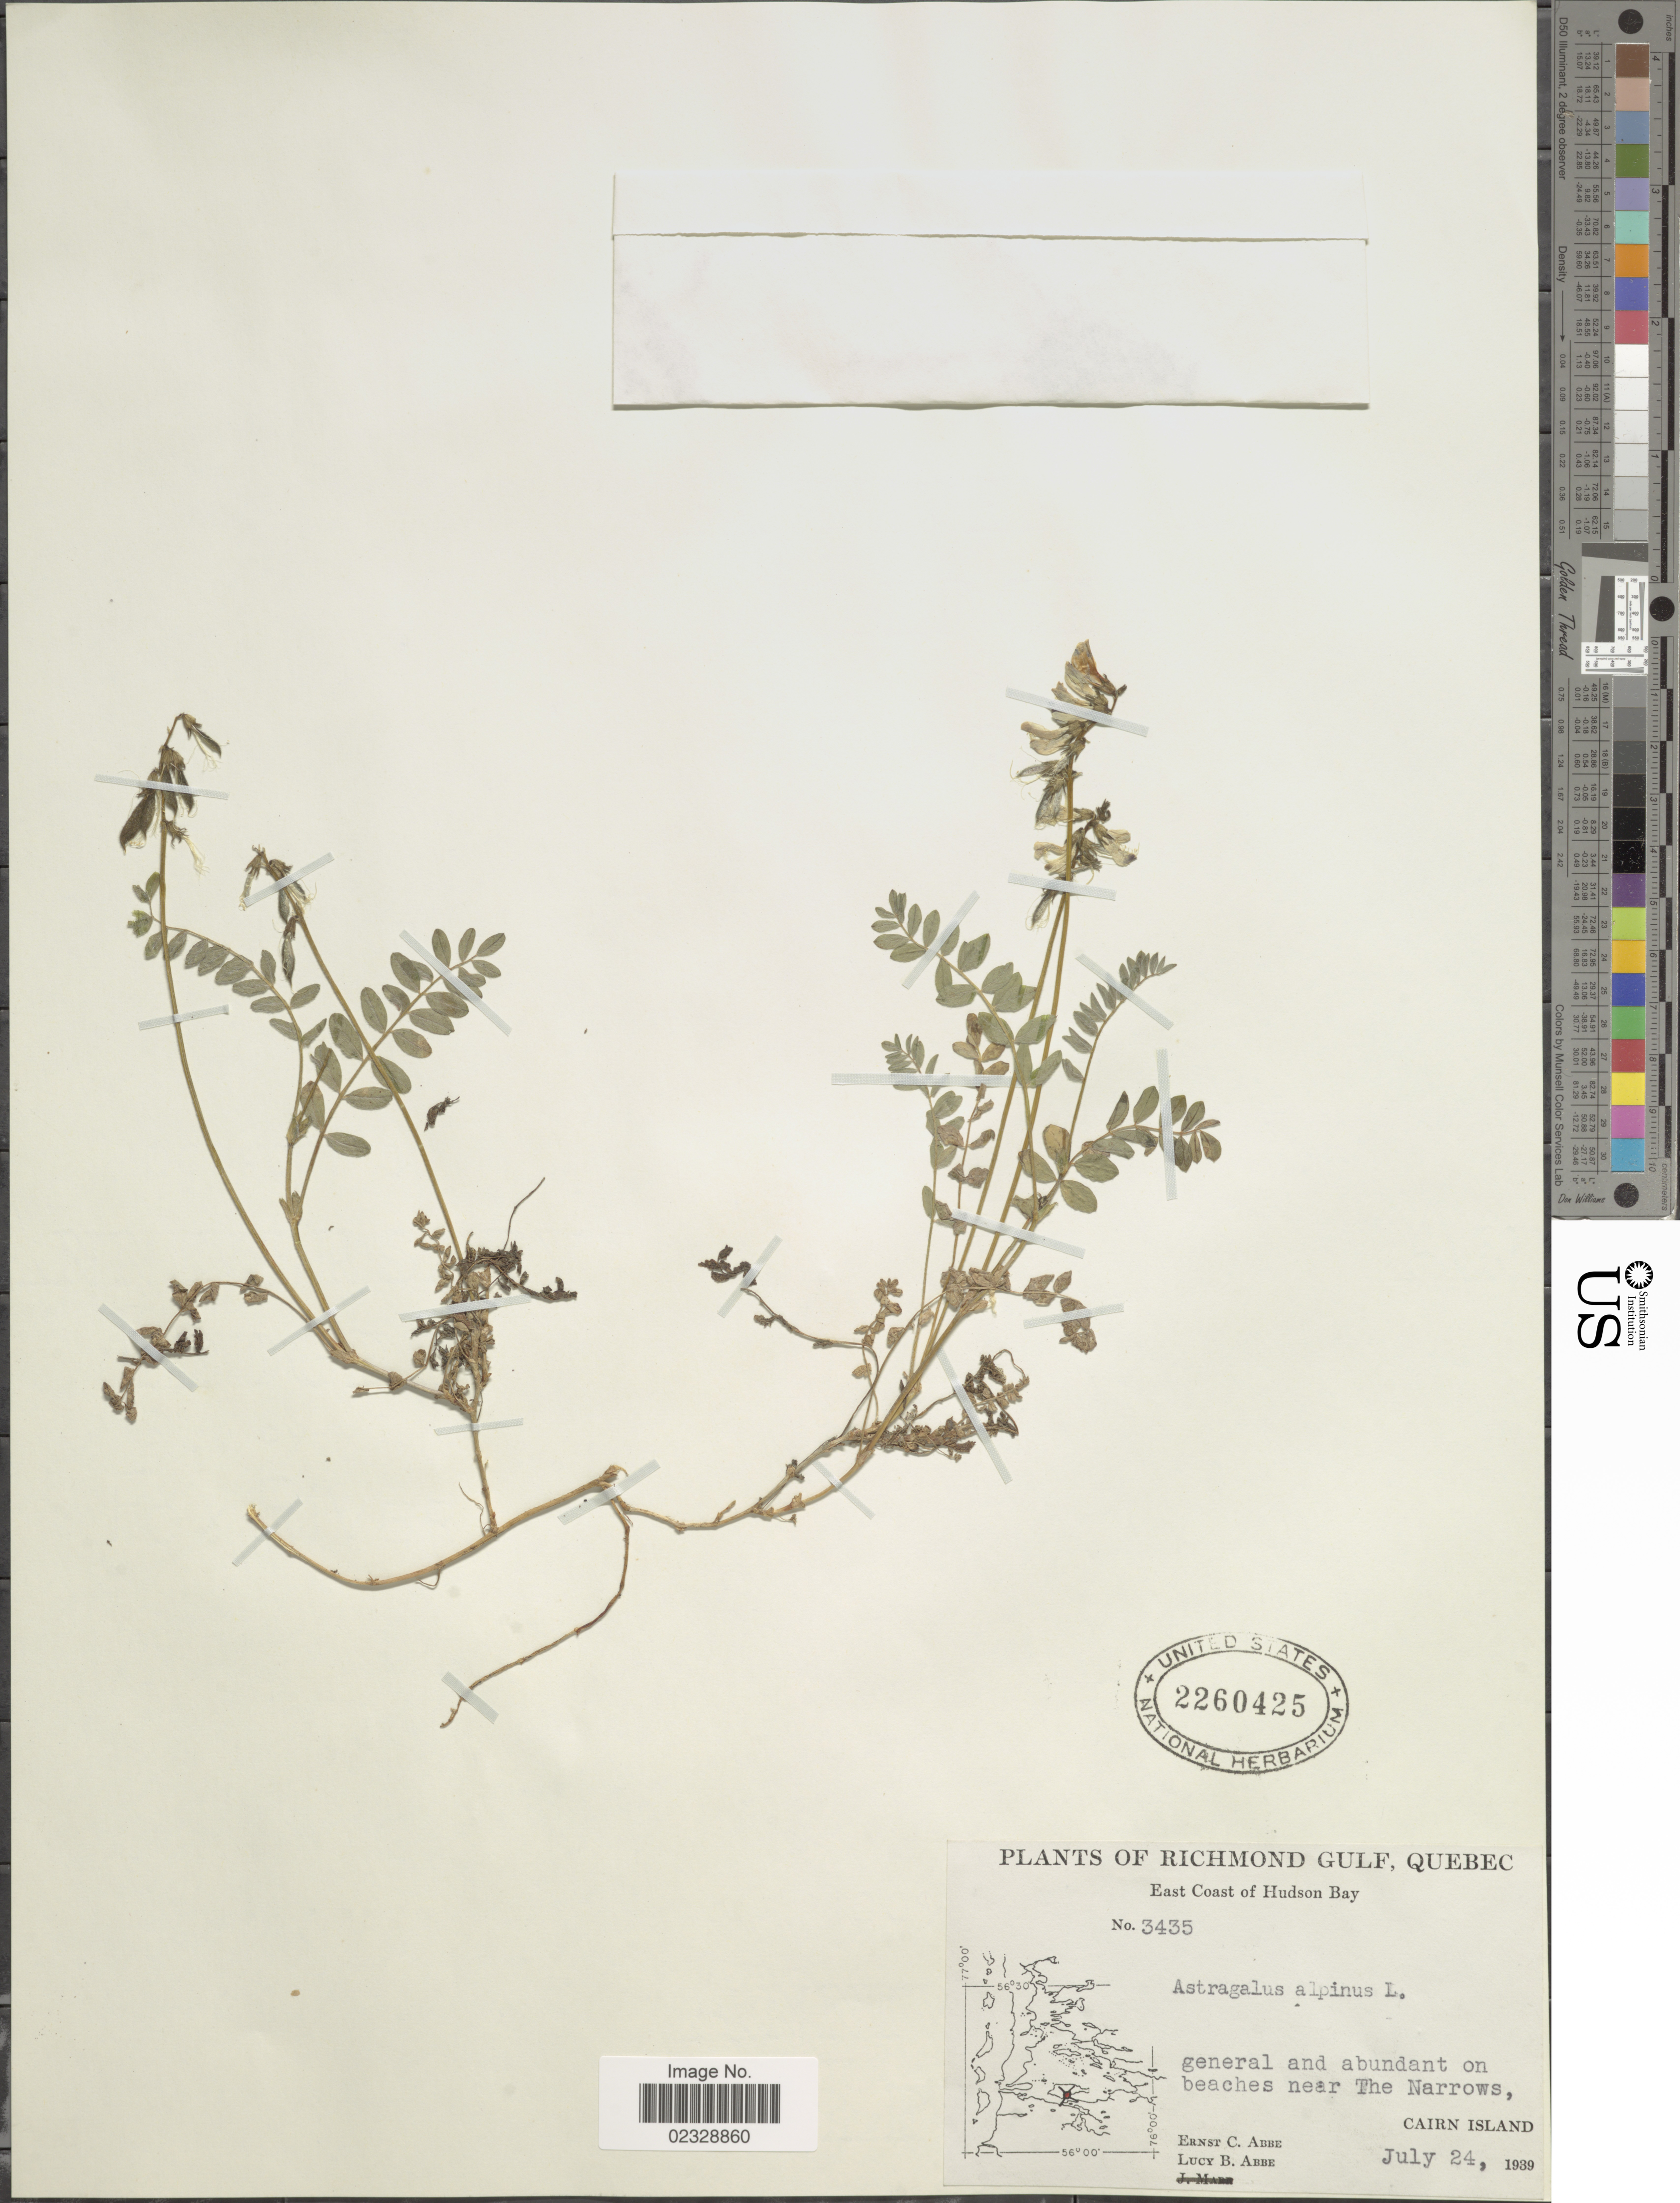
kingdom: Plantae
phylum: Tracheophyta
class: Magnoliopsida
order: Fabales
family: Fabaceae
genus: Astragalus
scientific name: Astragalus alpinus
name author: L.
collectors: E. C. Abbe & L. B. Abbe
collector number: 3435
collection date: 1939-07-24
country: Canada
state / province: Quebec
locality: Richmond Gulf, East Coast of Hudson Bay, general and abundant on beaches near The Narrows, Cairn Island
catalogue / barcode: US 2260425